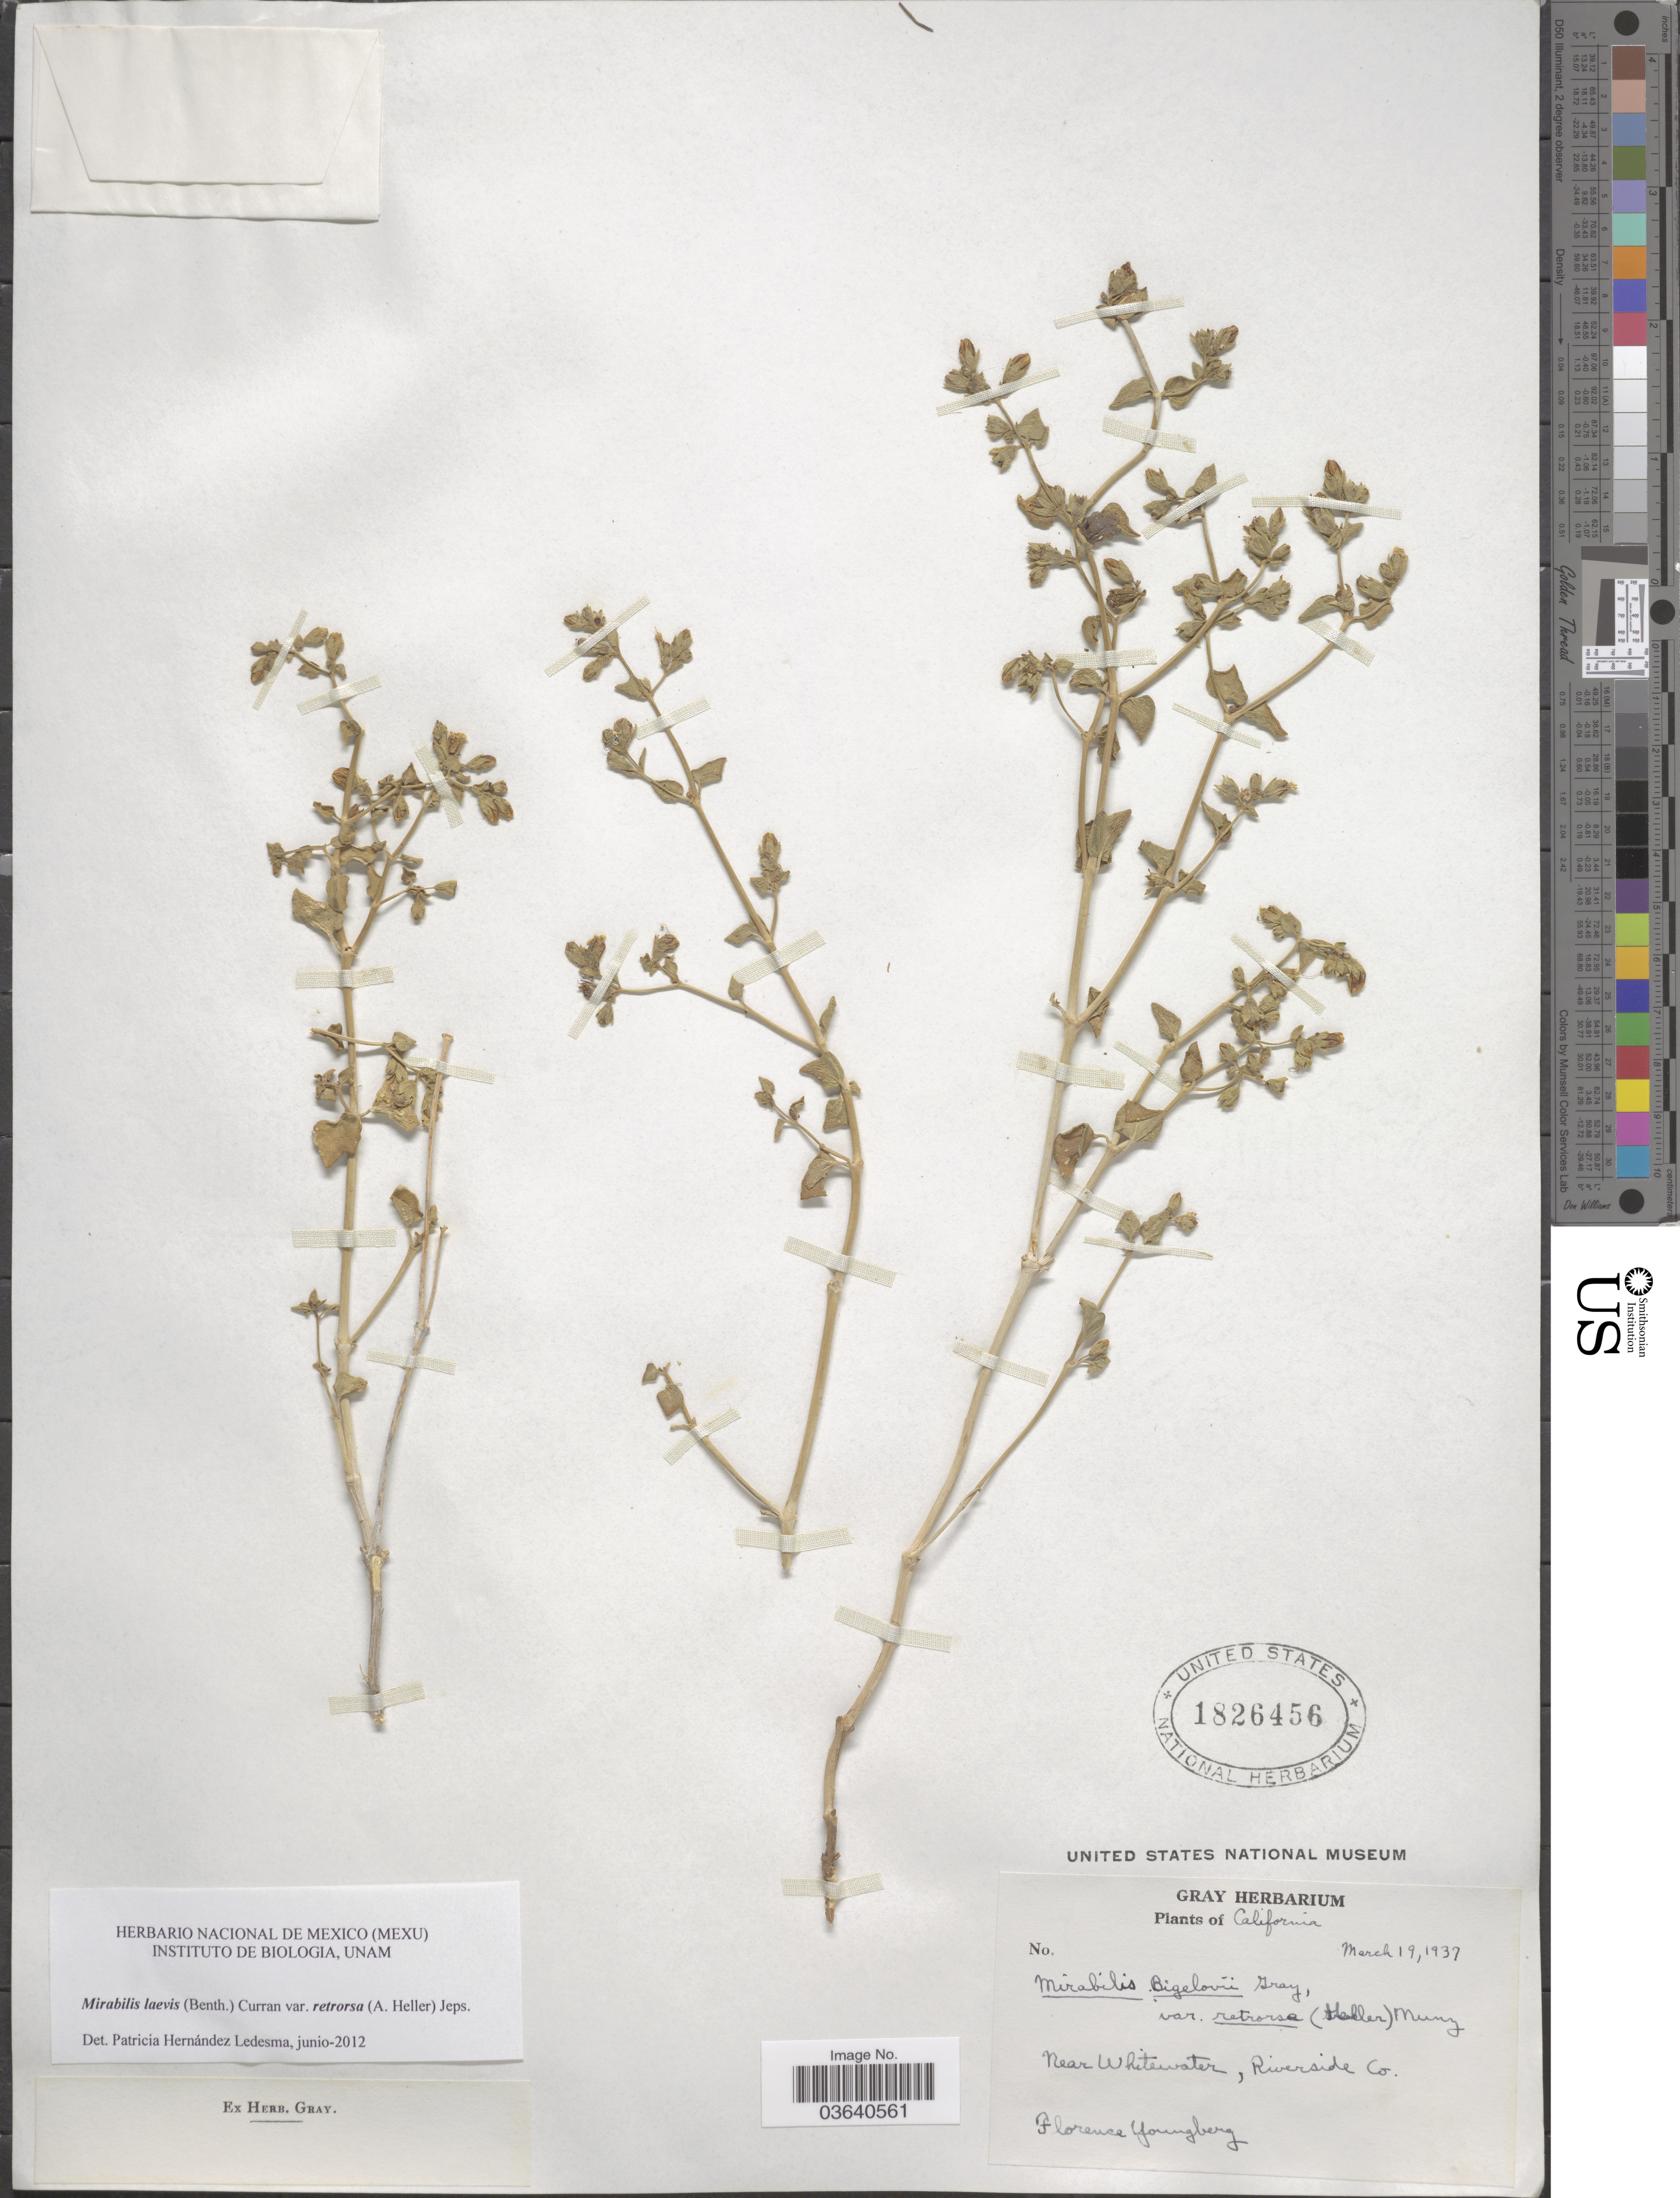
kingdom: Plantae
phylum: Tracheophyta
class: Magnoliopsida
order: Caryophyllales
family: Nyctaginaceae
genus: Mirabilis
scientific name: Mirabilis laevis var. retrorsa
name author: (A. Heller) Jeps.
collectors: F. Youngberg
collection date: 1937-03-19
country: United States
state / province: California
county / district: Riverside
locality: Near Whitewater, Riverside Co.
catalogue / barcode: US 1826456